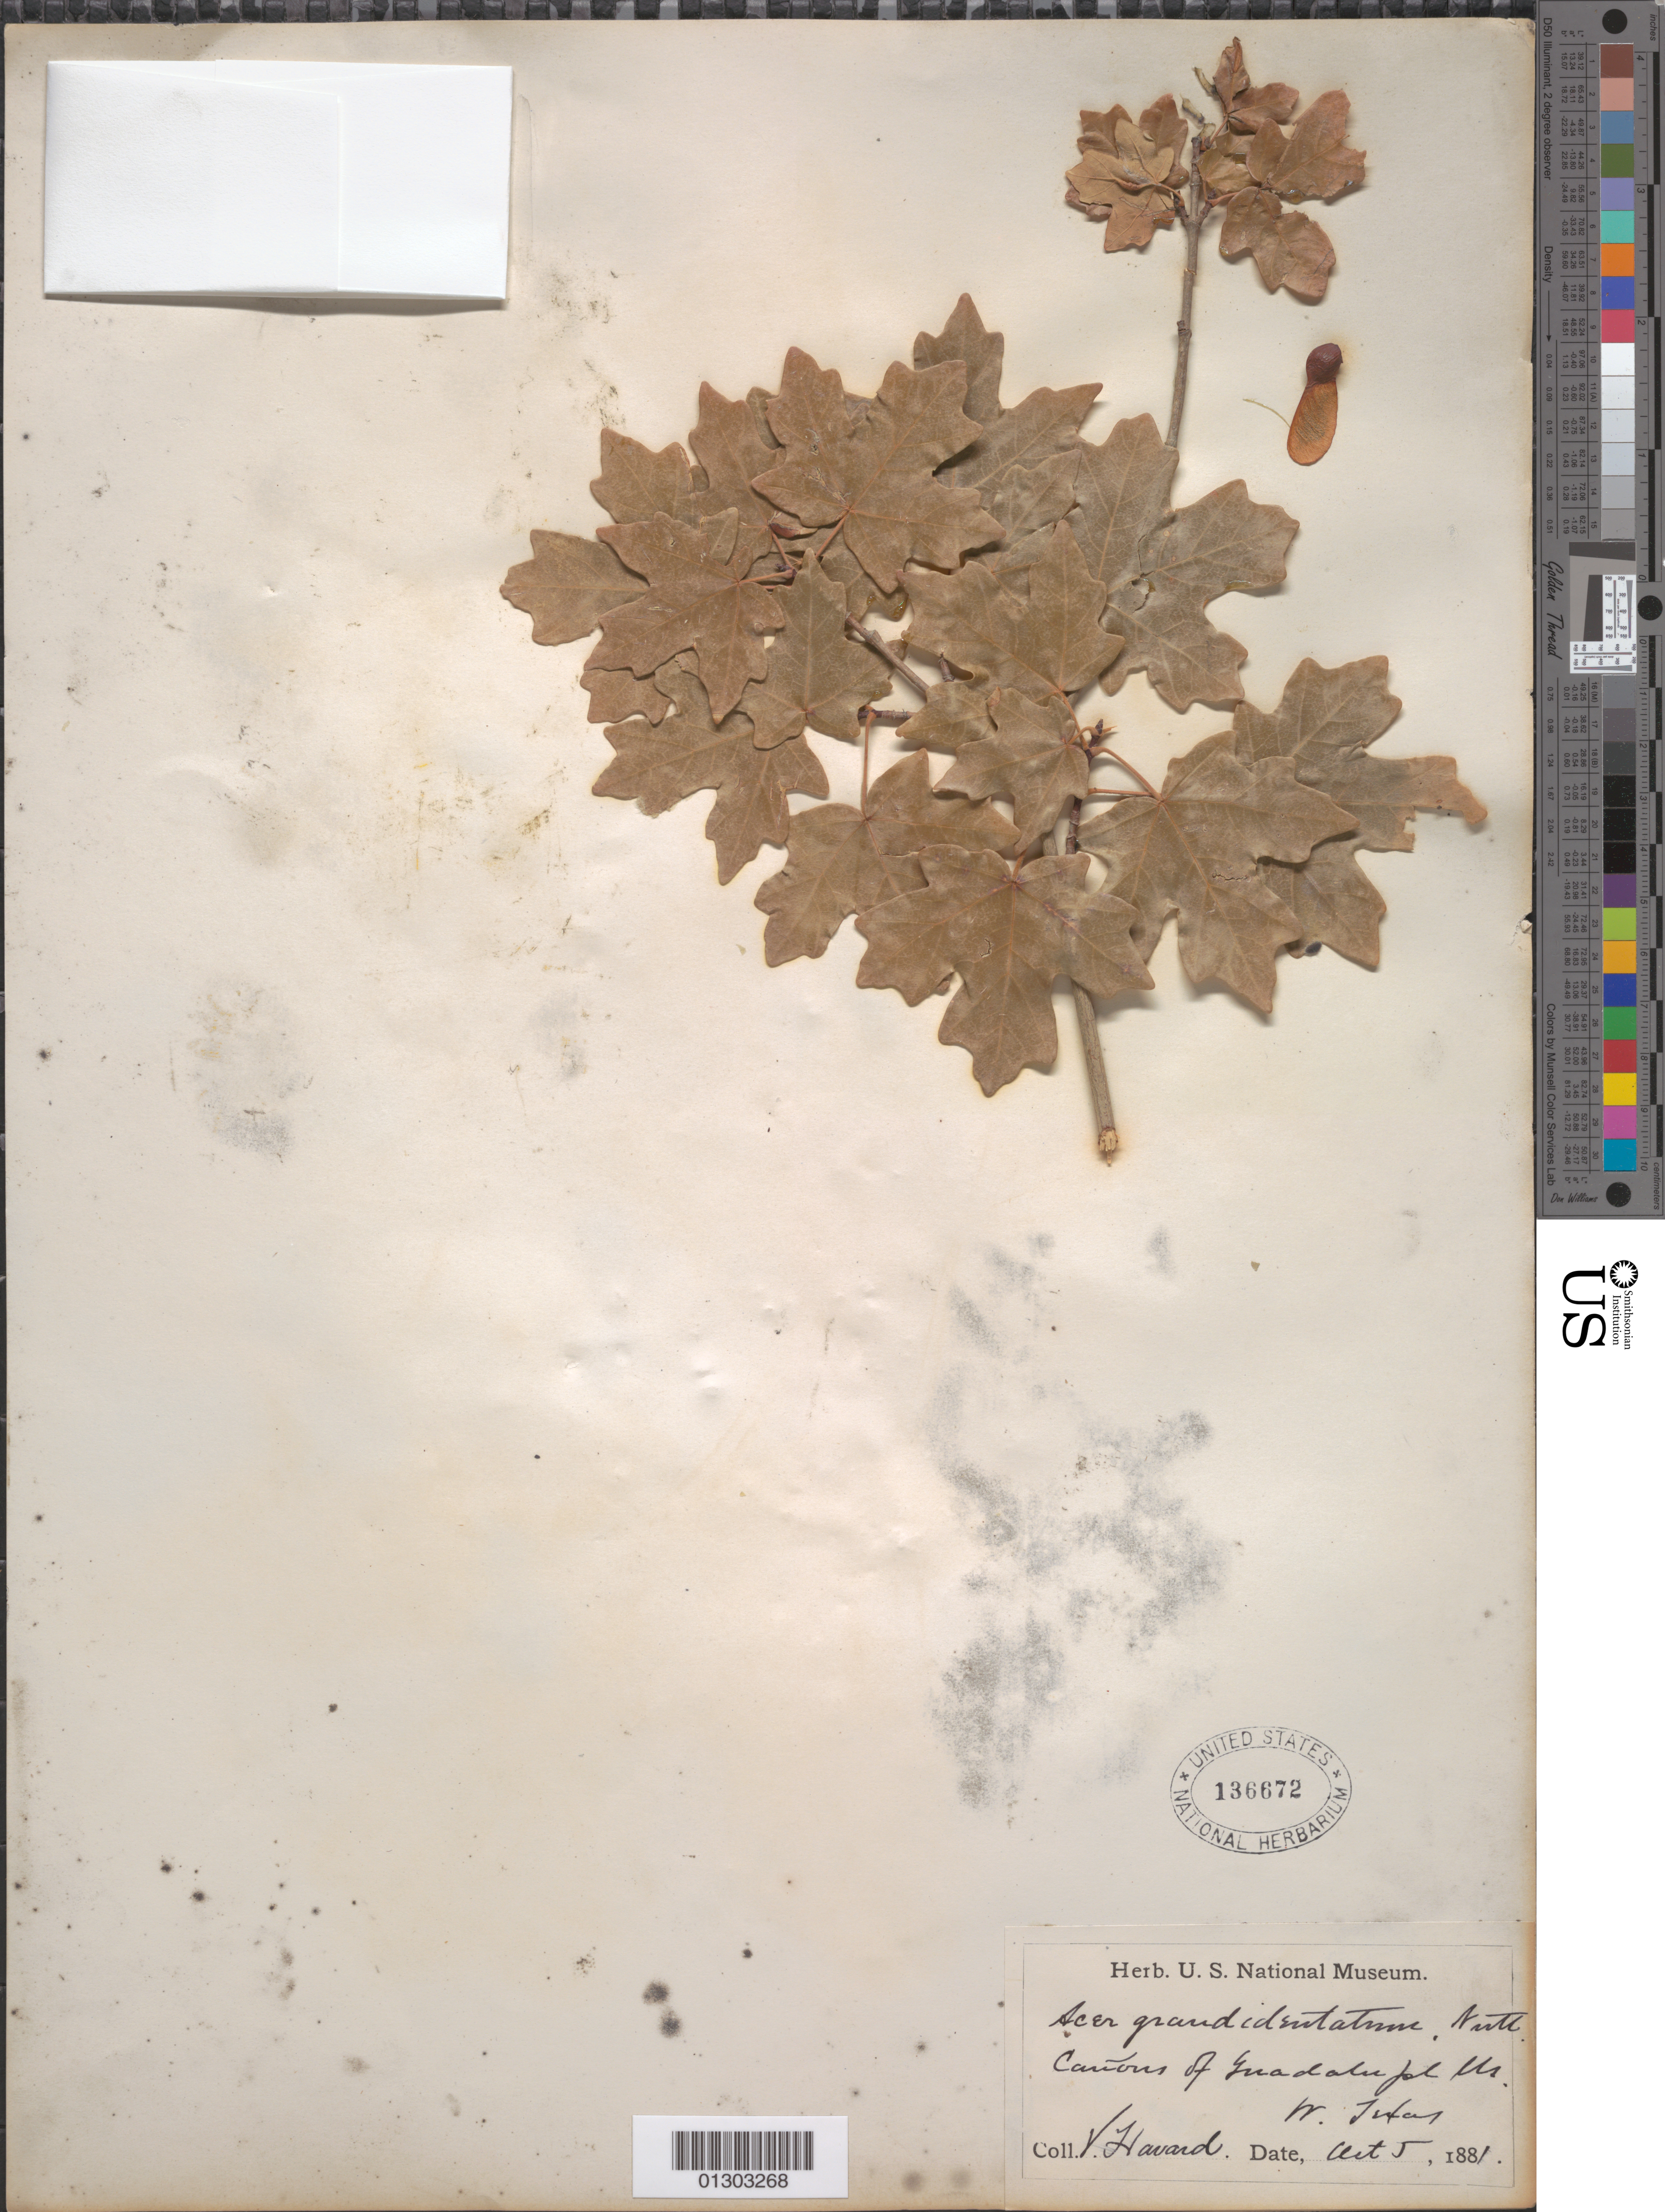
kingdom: Plantae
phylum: Tracheophyta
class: Magnoliopsida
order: Sapindales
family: Sapindaceae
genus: Acer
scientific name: Acer grandidentatum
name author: Nutt.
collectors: V. Havard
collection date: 1881-10-05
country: United States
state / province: Texas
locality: Guadalupe Mts., West Texas.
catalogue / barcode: US 136672